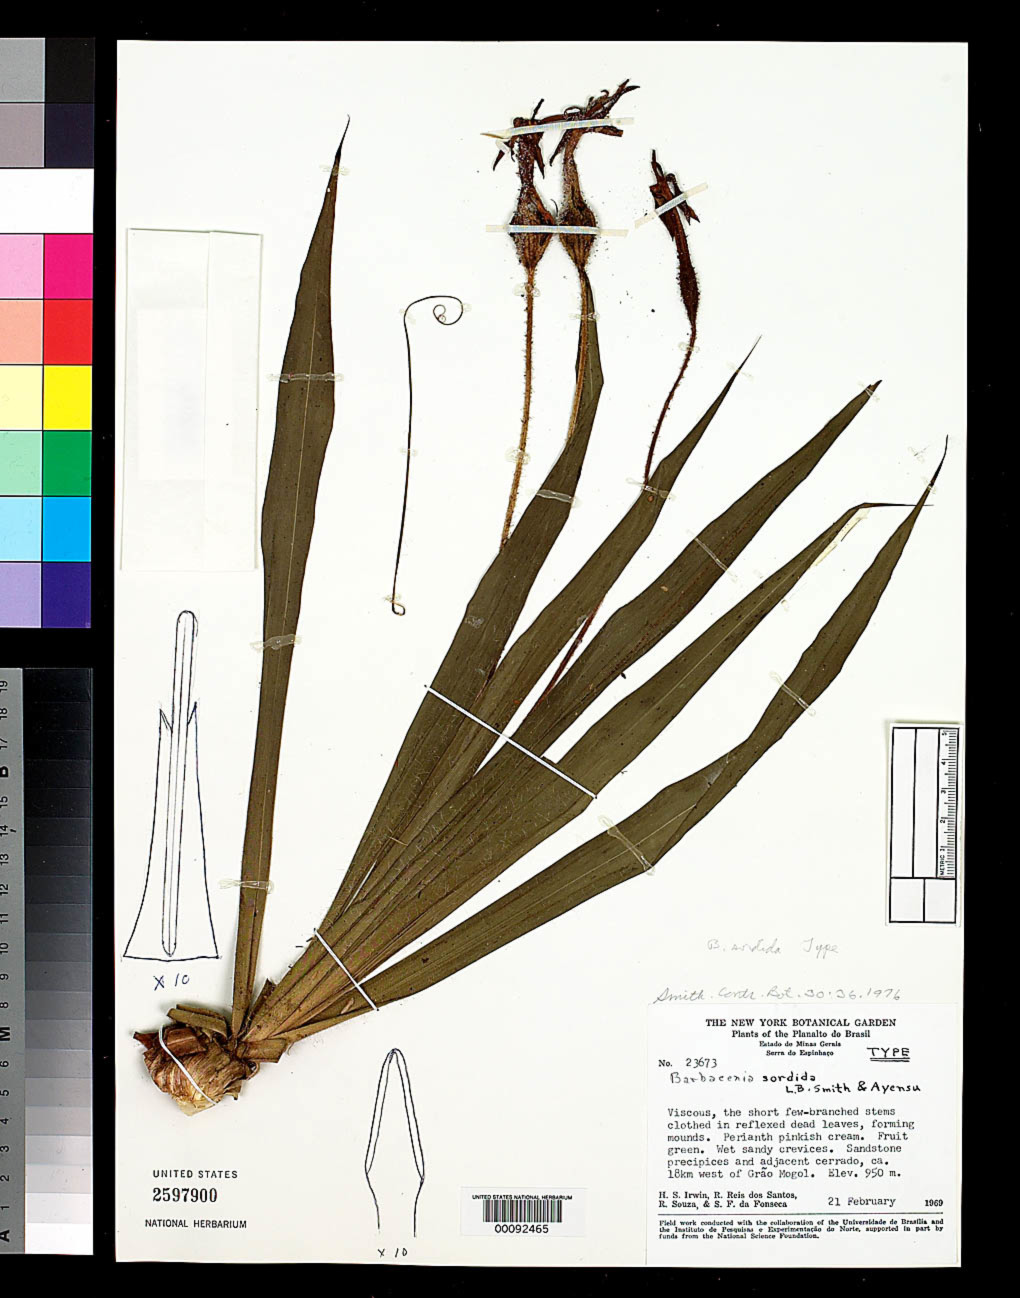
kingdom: Plantae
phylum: Tracheophyta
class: Liliopsida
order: Pandanales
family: Velloziaceae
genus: Barbacenia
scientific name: Barbacenia sordida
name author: L.B. Sm. & Ayensu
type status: Holotype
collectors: H. Irwin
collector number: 23673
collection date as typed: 21 Feb 1969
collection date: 1969-02-21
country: Brazil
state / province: Minas Gerais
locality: W of Grao Mogol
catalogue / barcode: US 2597900